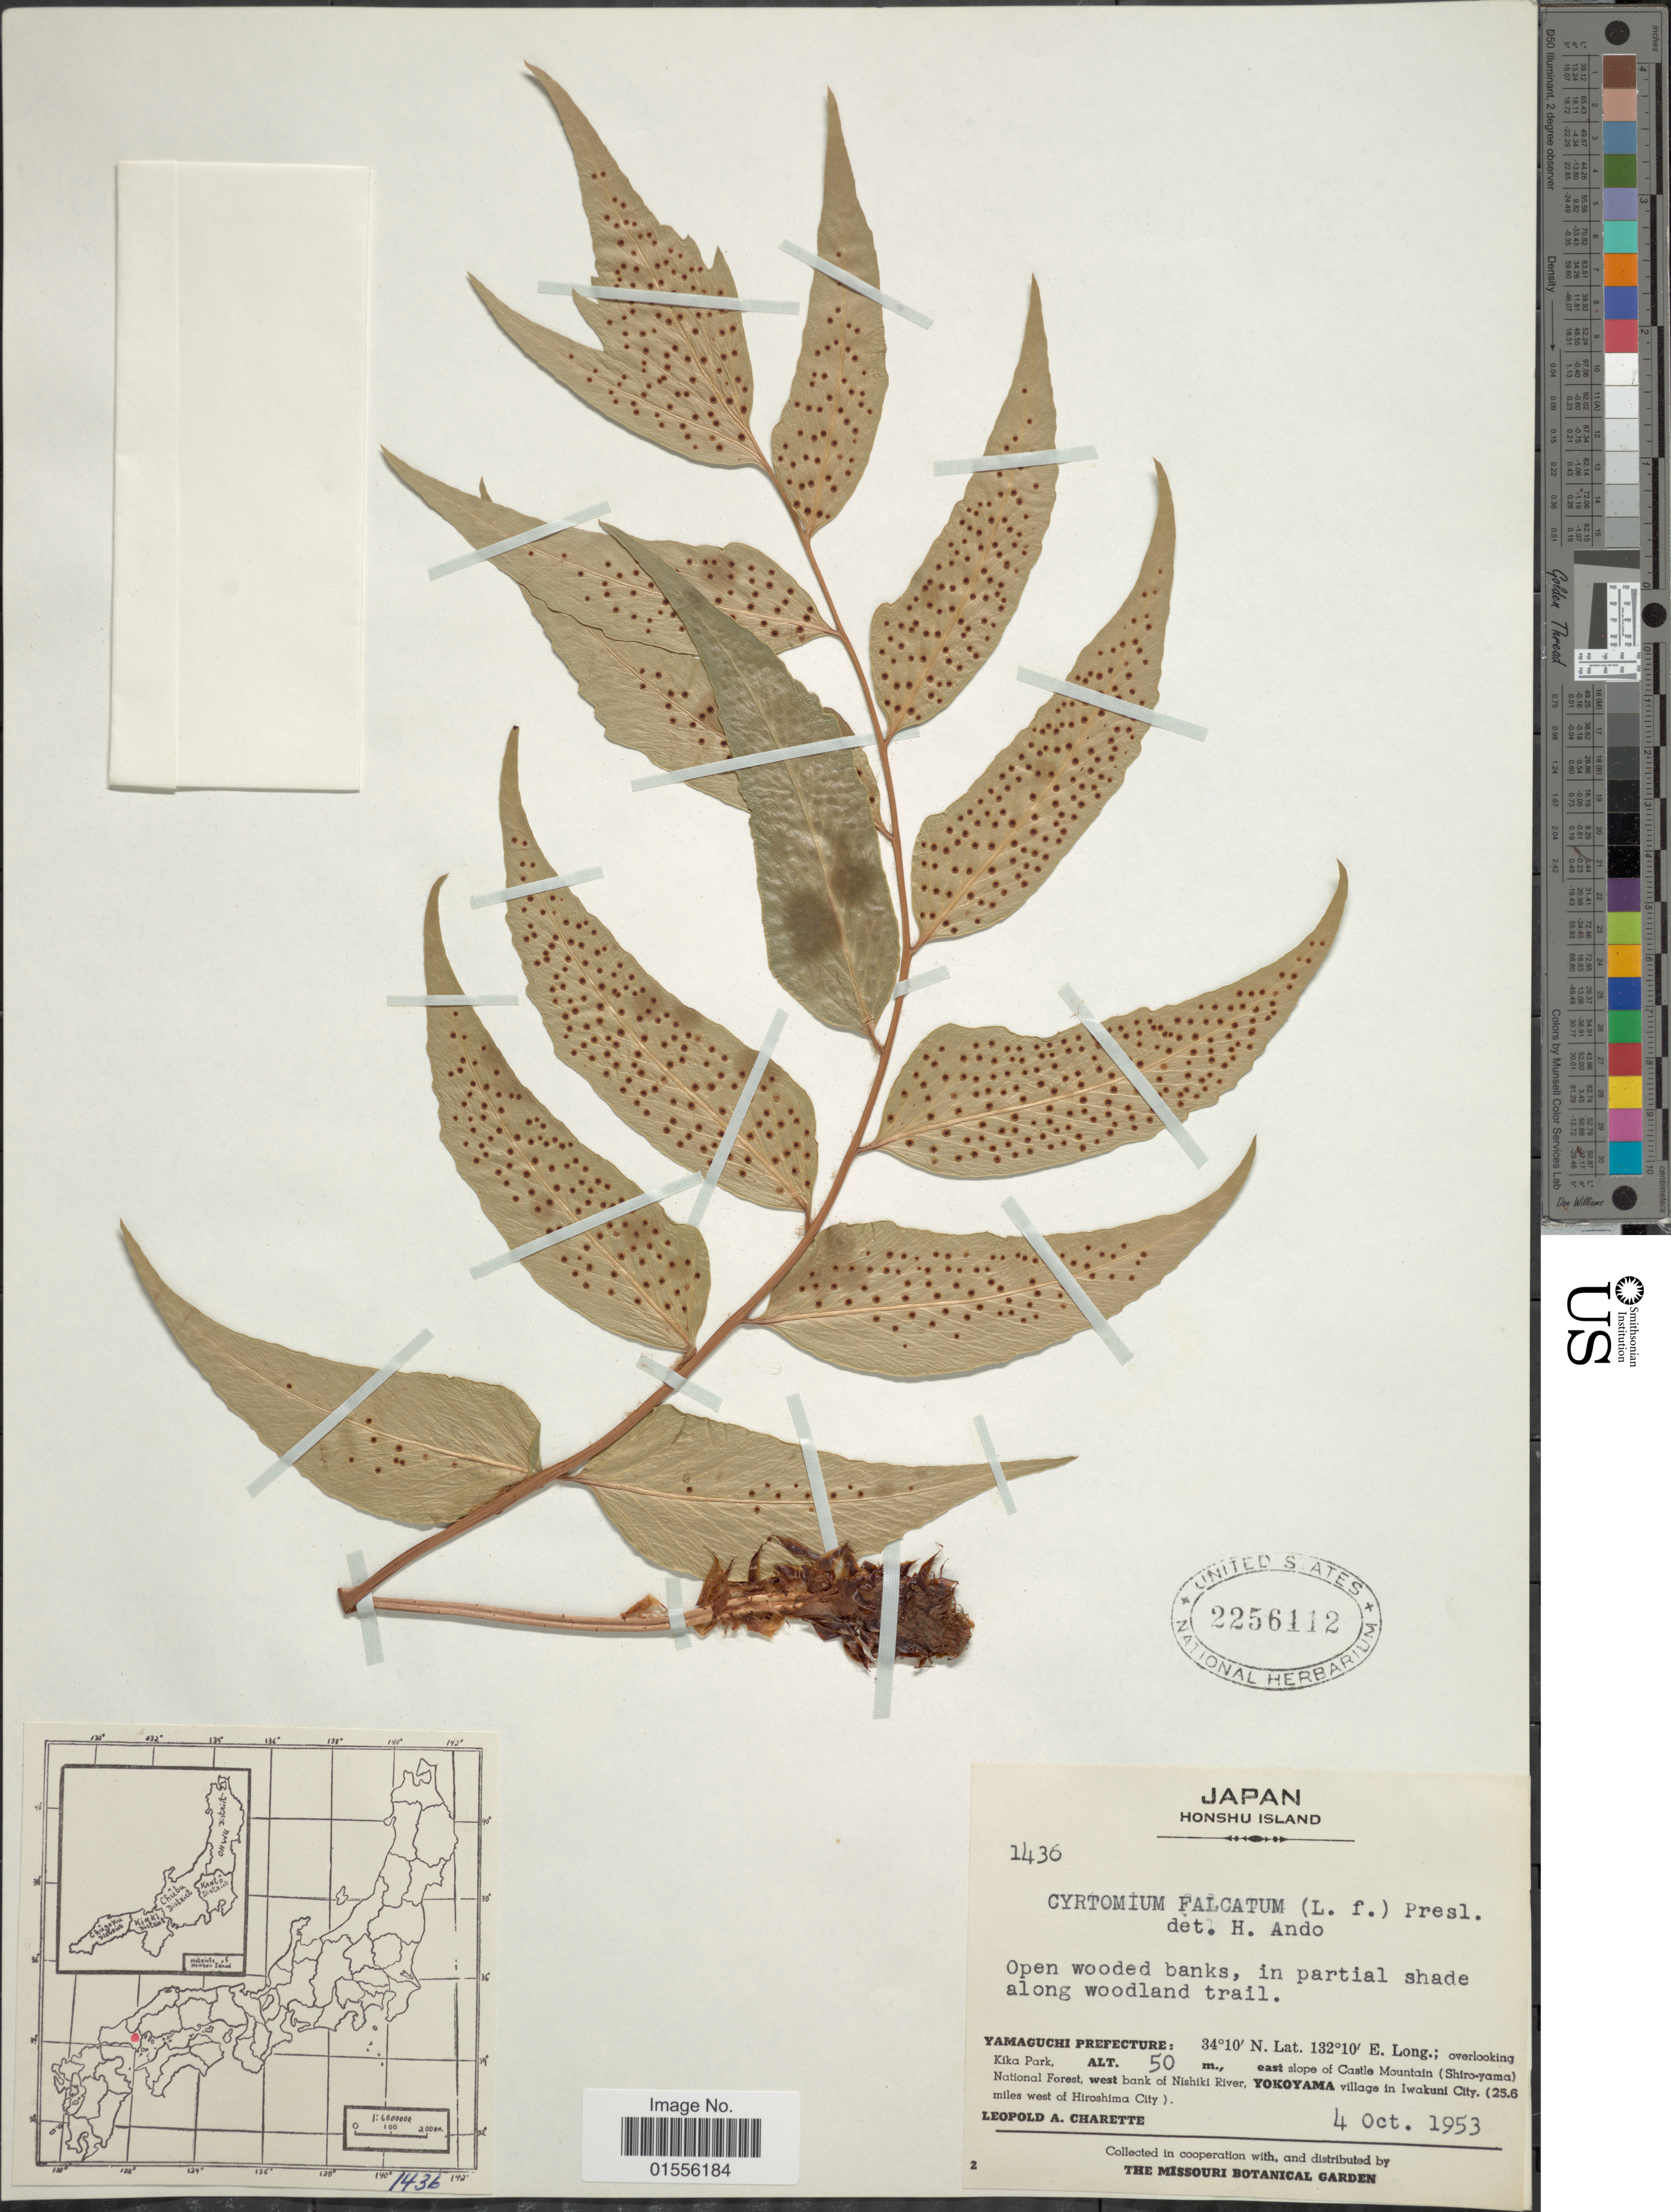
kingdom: Plantae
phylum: Tracheophyta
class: Polypodiopsida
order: Polypodiales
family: Dryopteridaceae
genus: Cyrtomium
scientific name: Cyrtomium falcatum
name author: (L. f.) C. Presl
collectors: L. A. Charette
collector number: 1436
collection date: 1953-10-04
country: Japan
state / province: Yamaguti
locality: Honshu Island, Yamaguchi Prefecture: overlooking Kika Park, east slope of Castle Mountain (Shiro-yama) National Forest, west bank of Nishiki River, Yokohama village in Iwakuni City (25.6 miles west Hiroshima City)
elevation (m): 50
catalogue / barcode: US 2256412